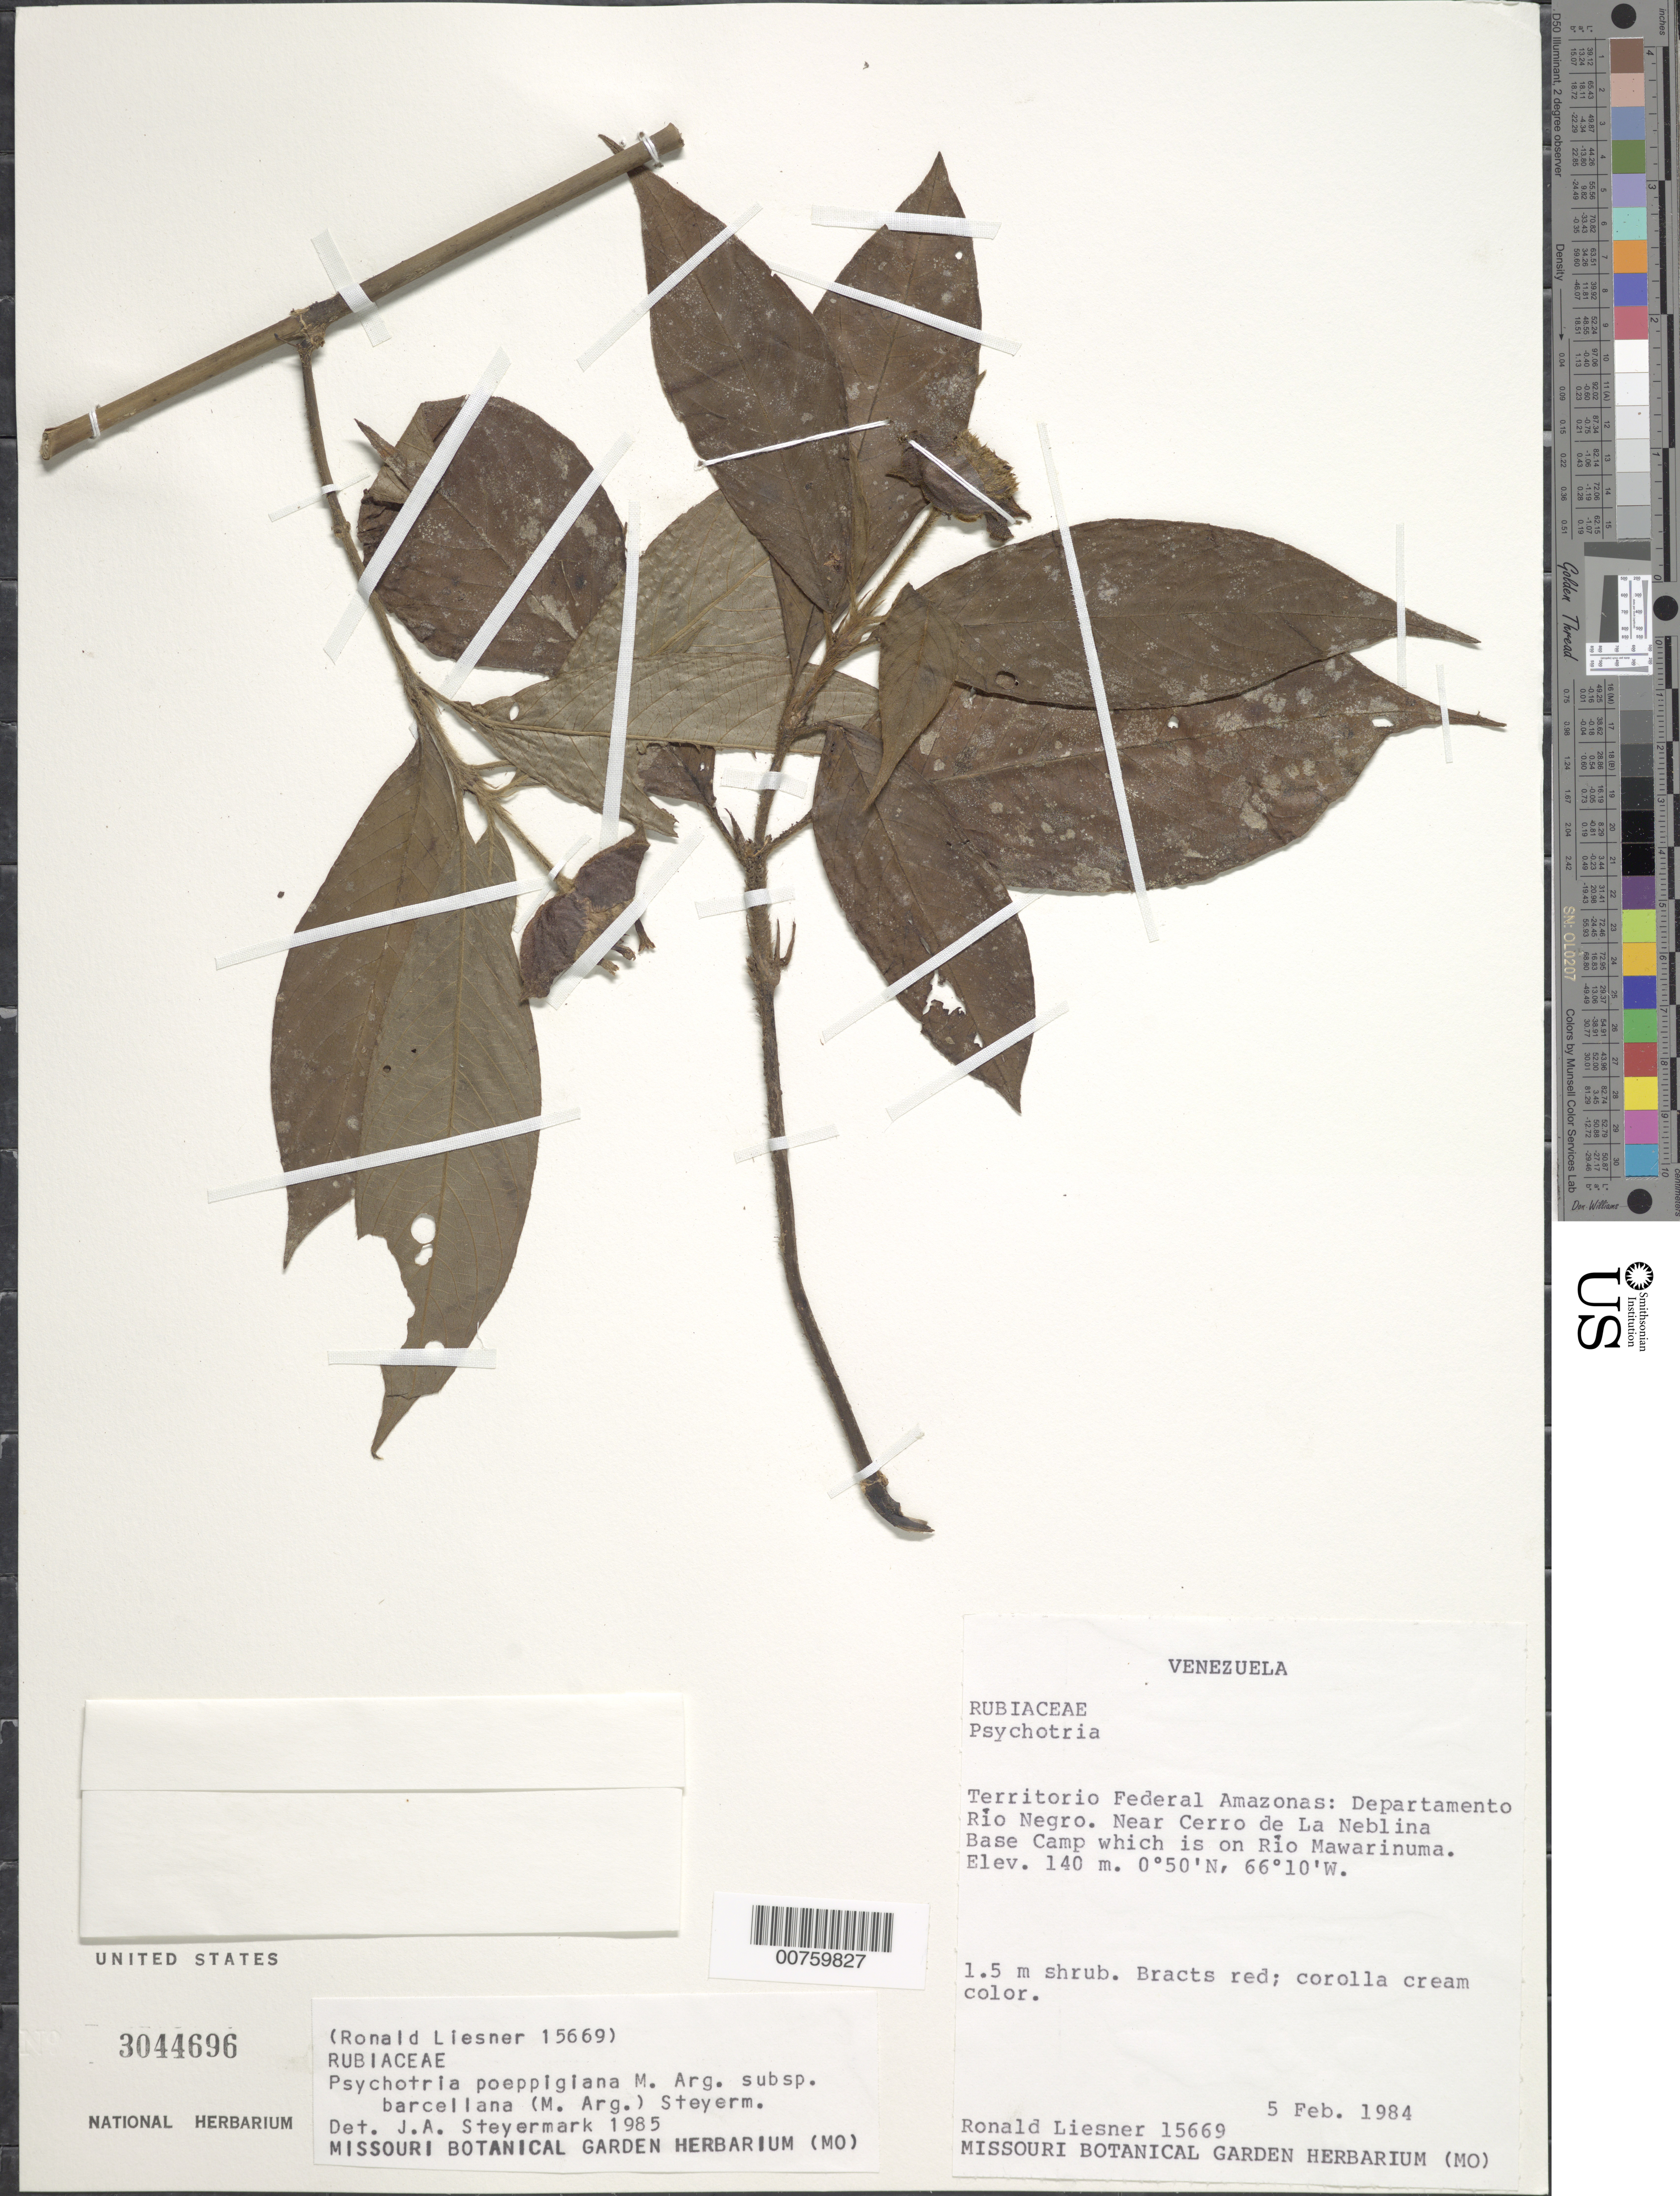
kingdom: Plantae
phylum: Tracheophyta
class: Magnoliopsida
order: Gentianales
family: Rubiaceae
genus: Psychotria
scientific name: Psychotria poeppigiana subsp. barcellana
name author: (Müll. Arg.) Steyerm.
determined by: Steyermark, Julian A., (VEN)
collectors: R. L. Liesner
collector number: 15669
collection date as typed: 5-Feb-84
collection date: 1984-02-05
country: Venezuela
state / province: Amazonas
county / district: Río Negro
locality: Cerro de La Neblina Base Camp, close to, on Río Mawarinuma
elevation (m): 140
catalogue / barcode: US 3044696